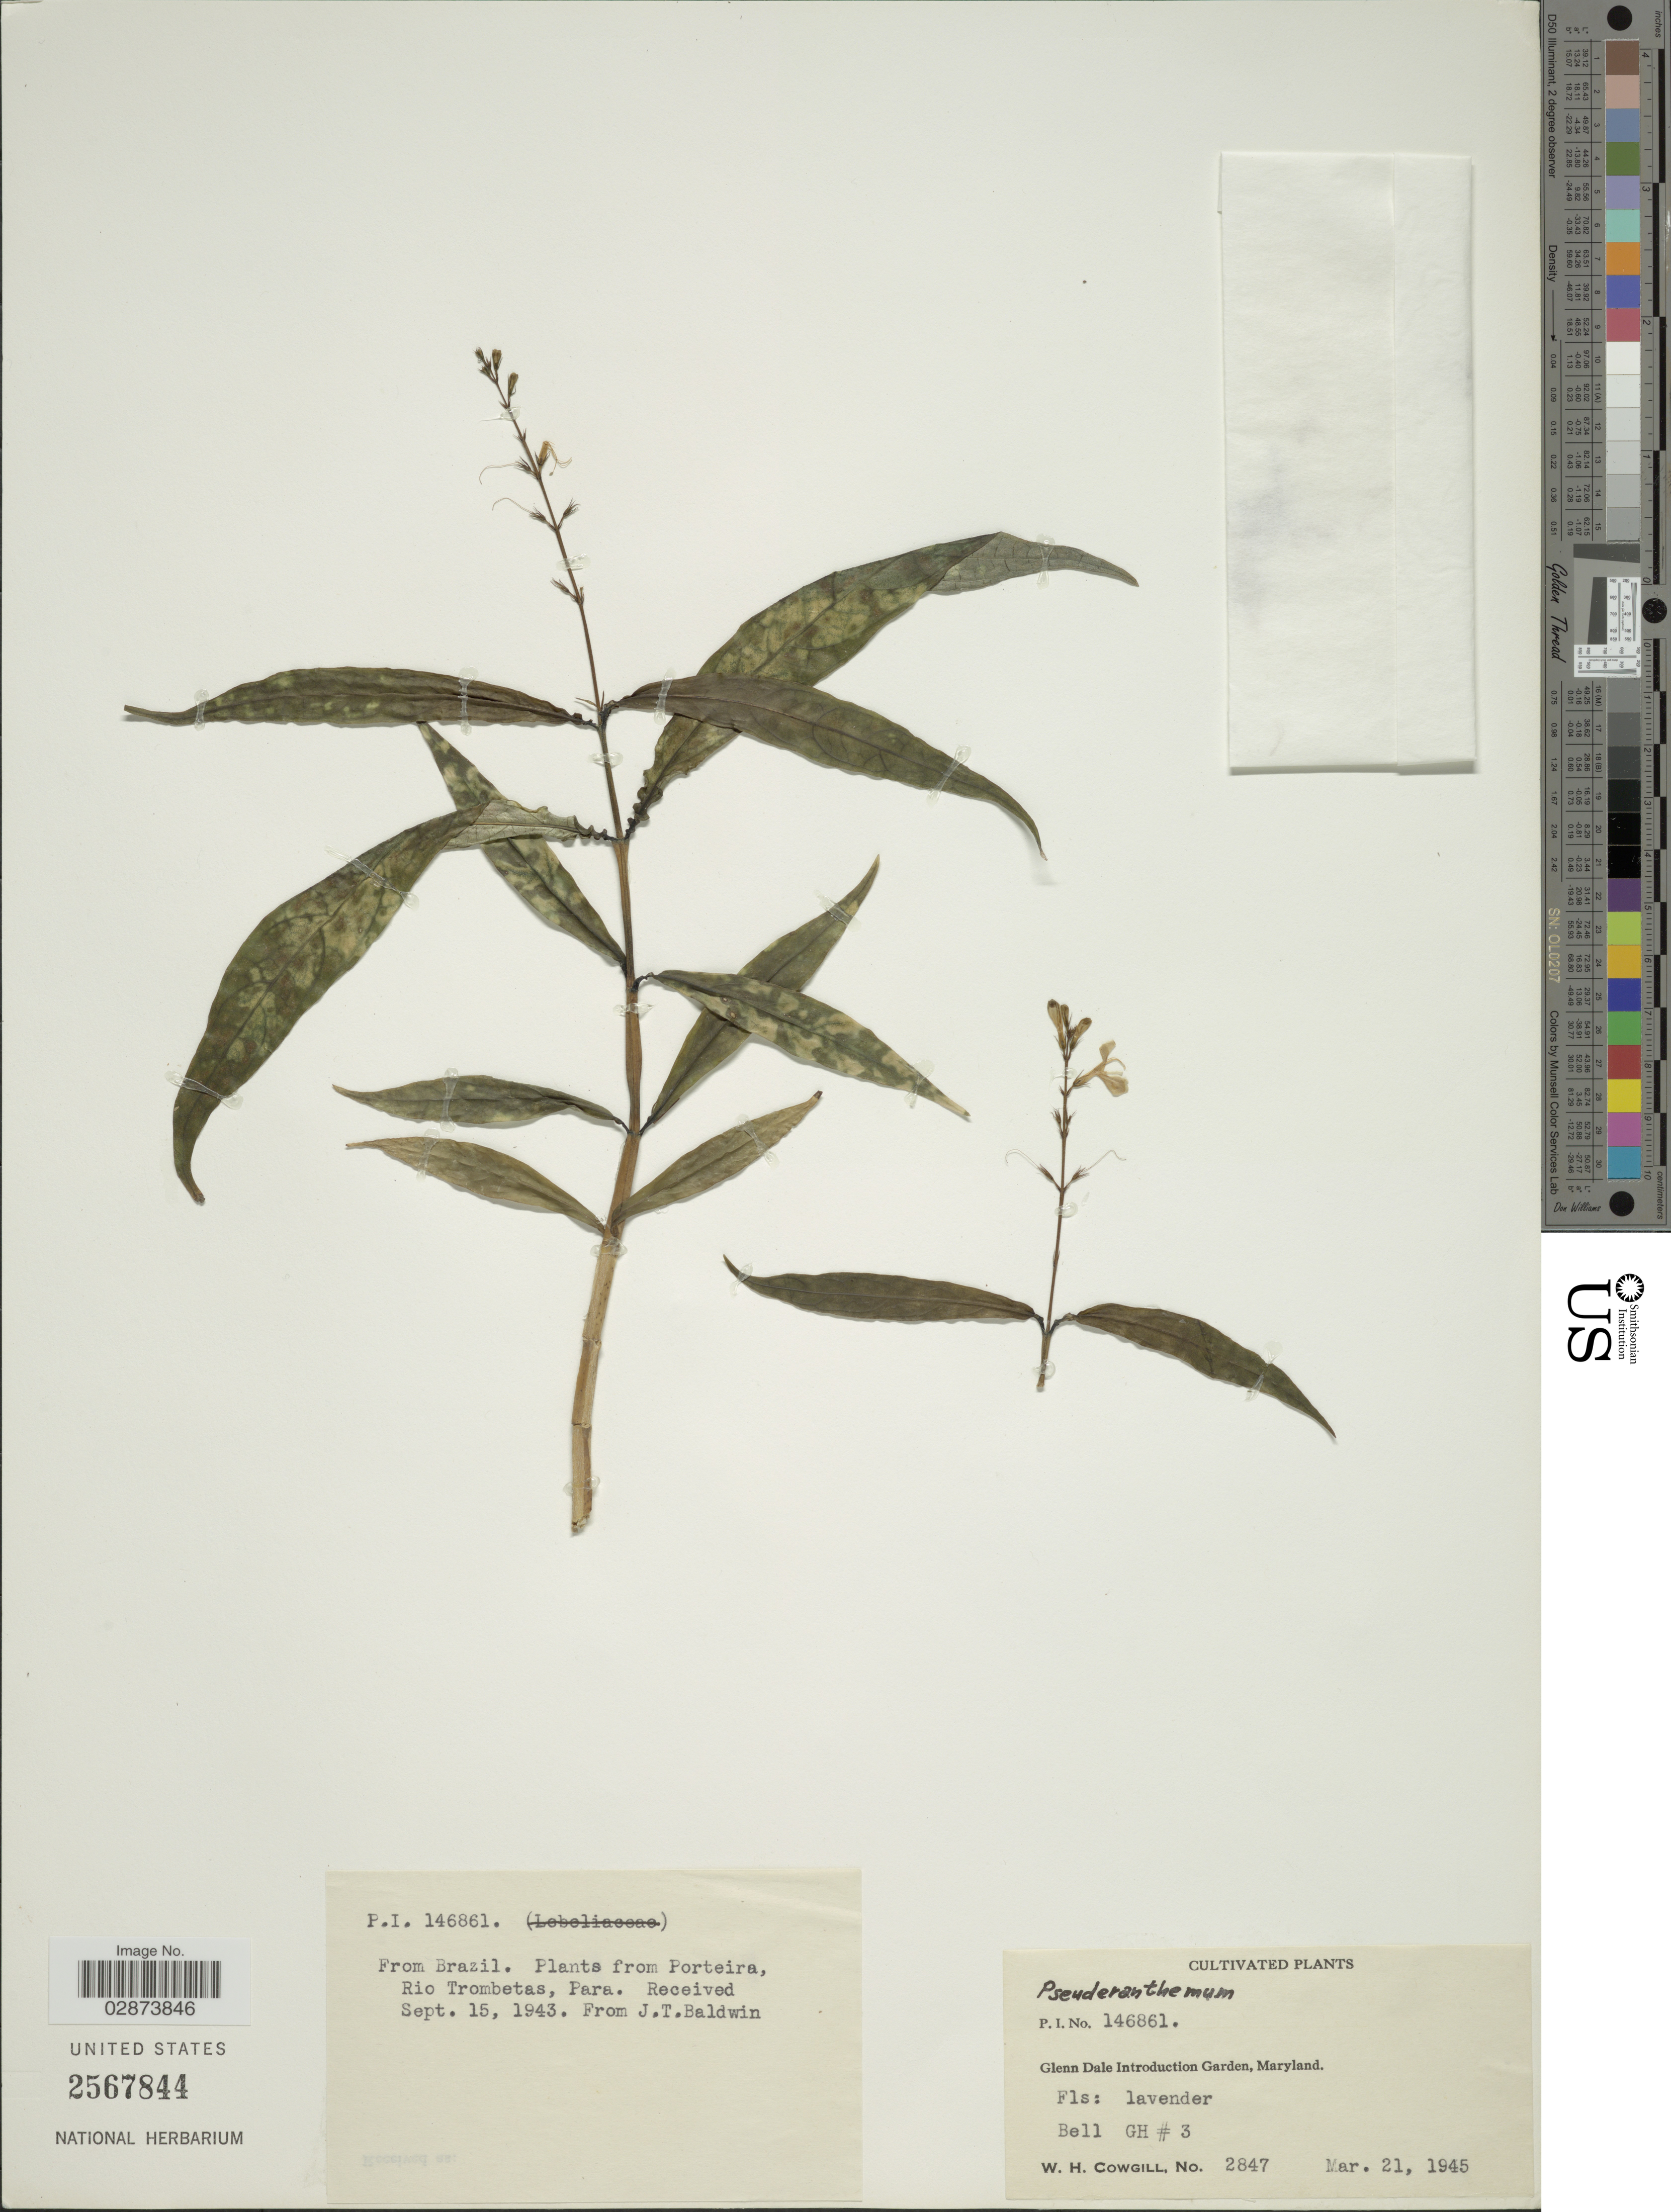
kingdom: Plantae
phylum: Tracheophyta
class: Magnoliopsida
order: Lamiales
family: Acanthaceae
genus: Pulchranthus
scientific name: Pulchranthus congestus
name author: (Lindau) V.M. Baum et al.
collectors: W. Cowgill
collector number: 2847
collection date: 1945-03-21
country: United States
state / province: Maryland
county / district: Prince George's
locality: Glenn Dale Introduction Garden.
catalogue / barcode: US 2567844